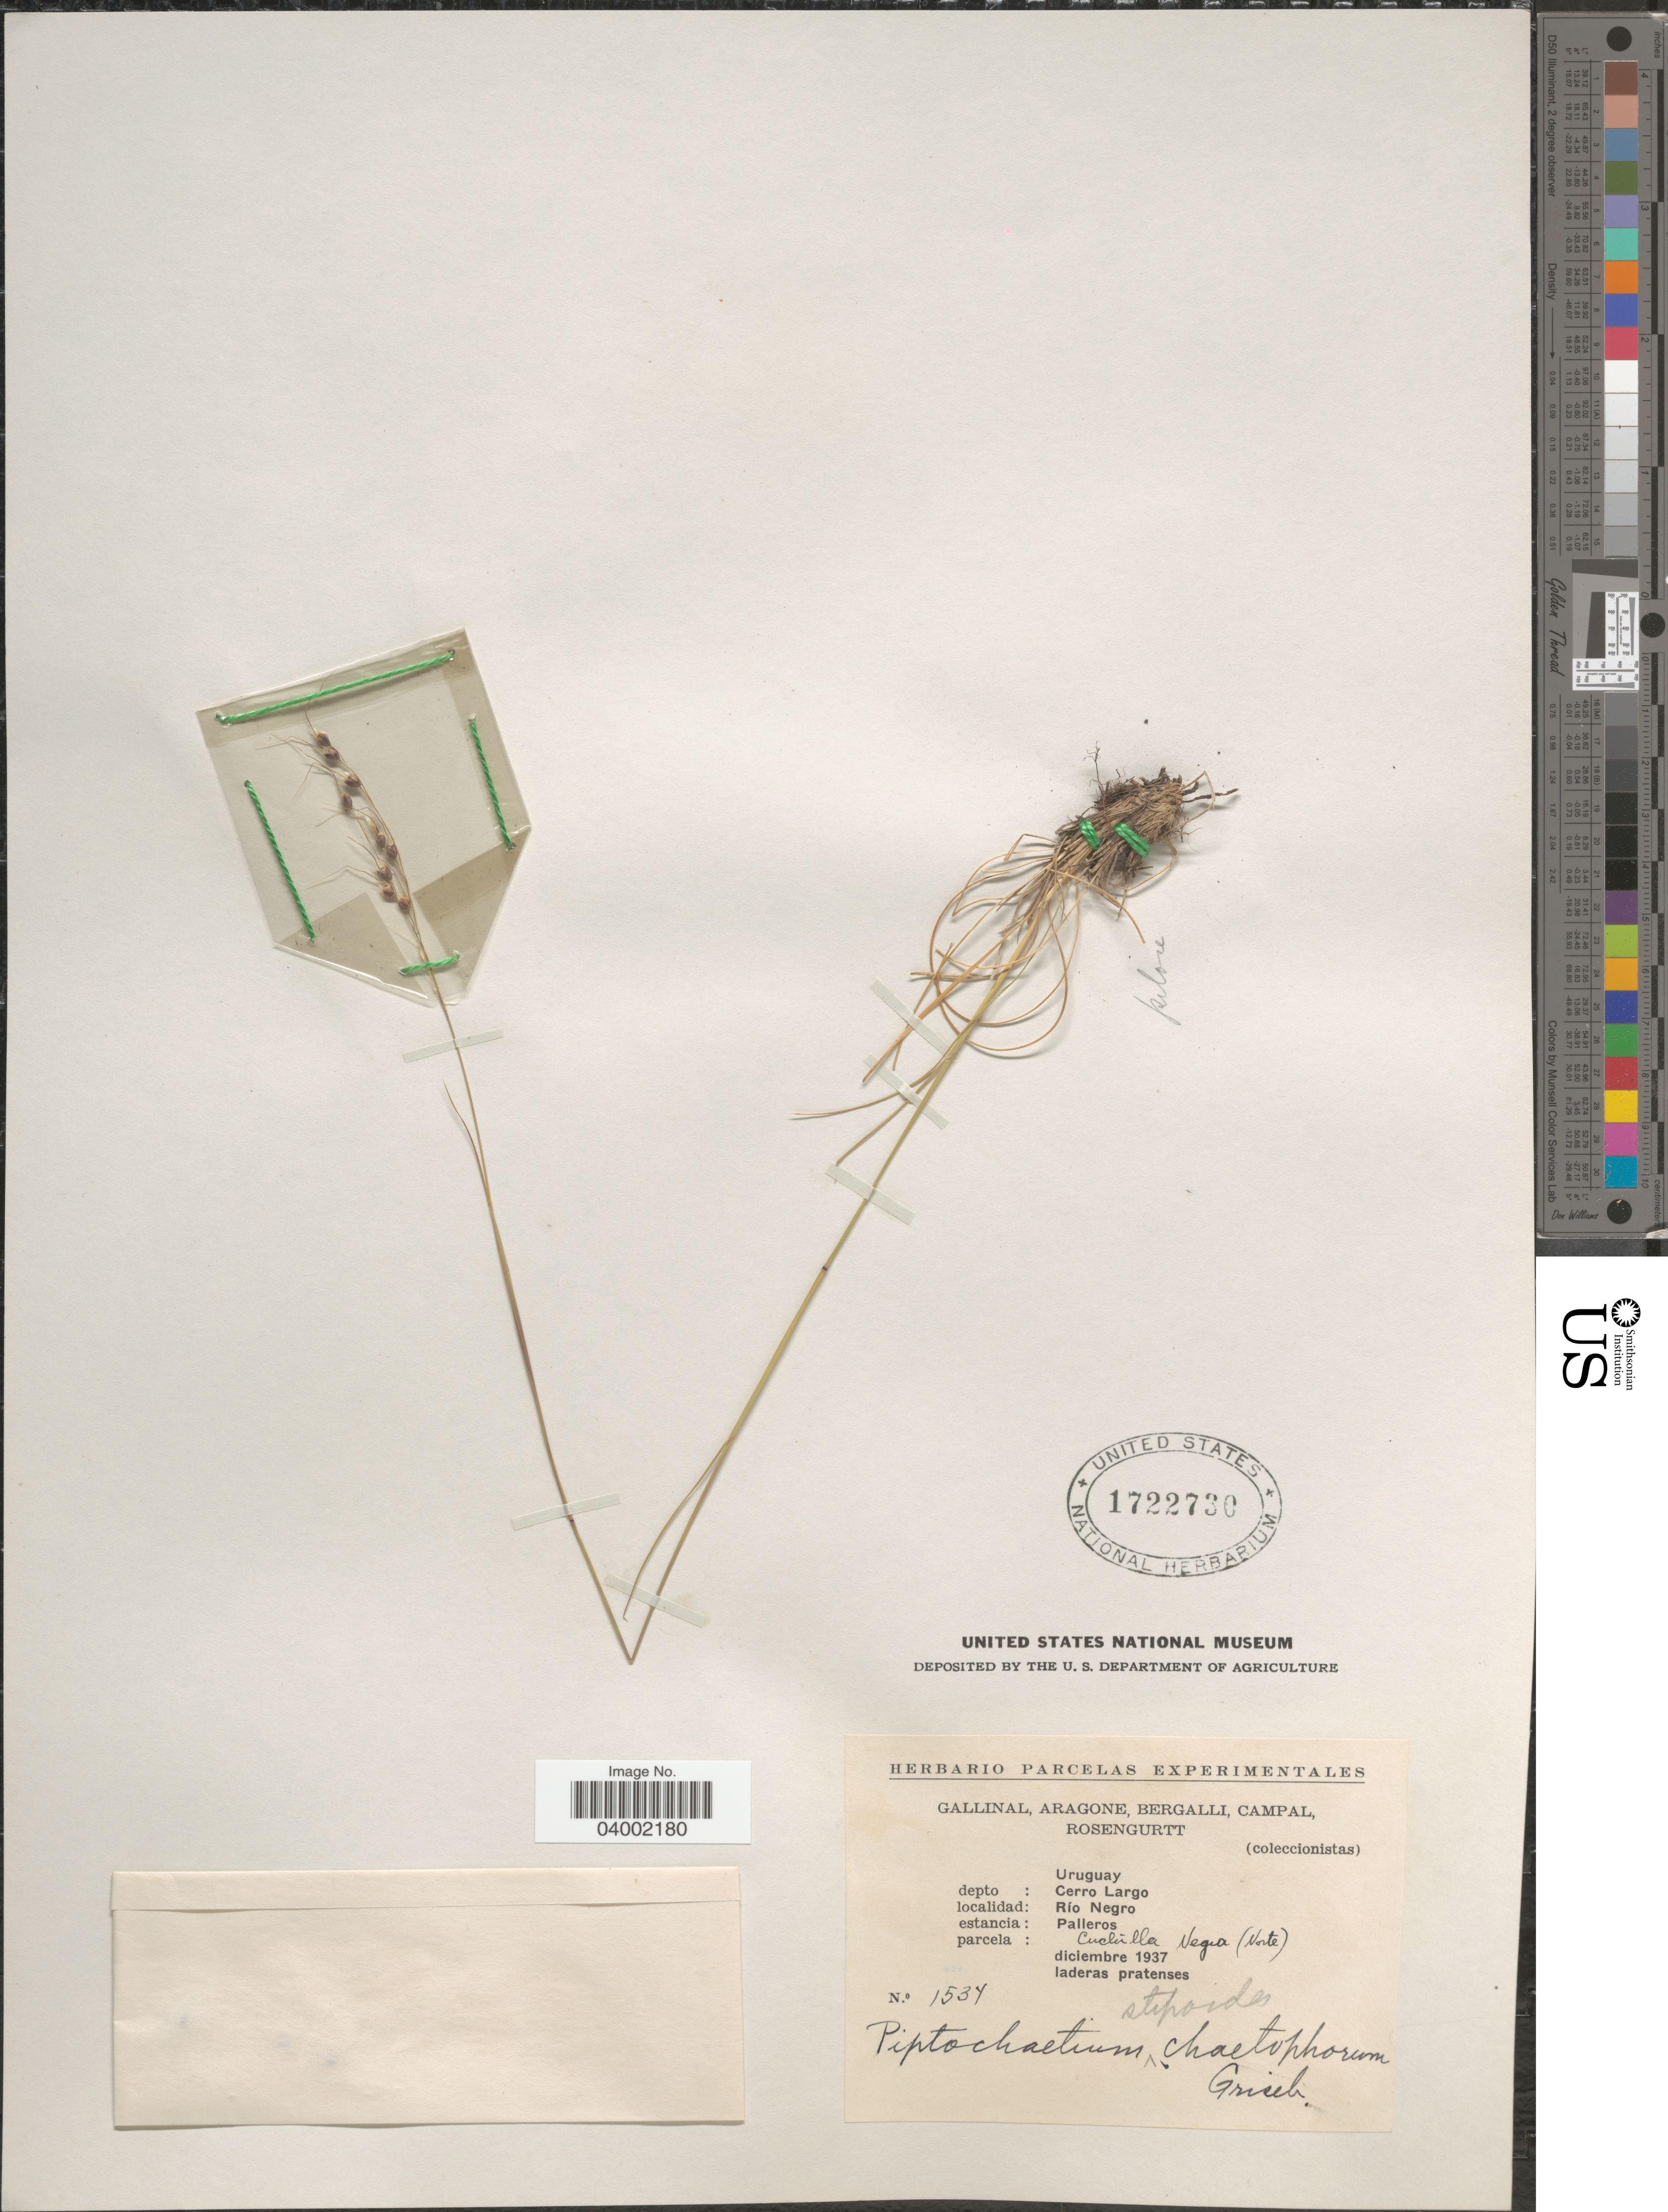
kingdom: Plantae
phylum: Tracheophyta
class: Liliopsida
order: Poales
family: Poaceae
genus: Piptochaetium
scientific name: Piptochaetium stipoides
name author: (Trin. & Rupr.) Hack. & Arechav.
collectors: -. Gallinal, -- Aragone, -- Bergalli, -- Campal & Rosengurtt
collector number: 1534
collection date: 1937-12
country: Uruguay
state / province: Cerro Largo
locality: Depto: Cerro Largo. Río Negro. Estancia: Palleros. Parcela: Cuchilla Negra (Norte).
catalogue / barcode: US 1722730